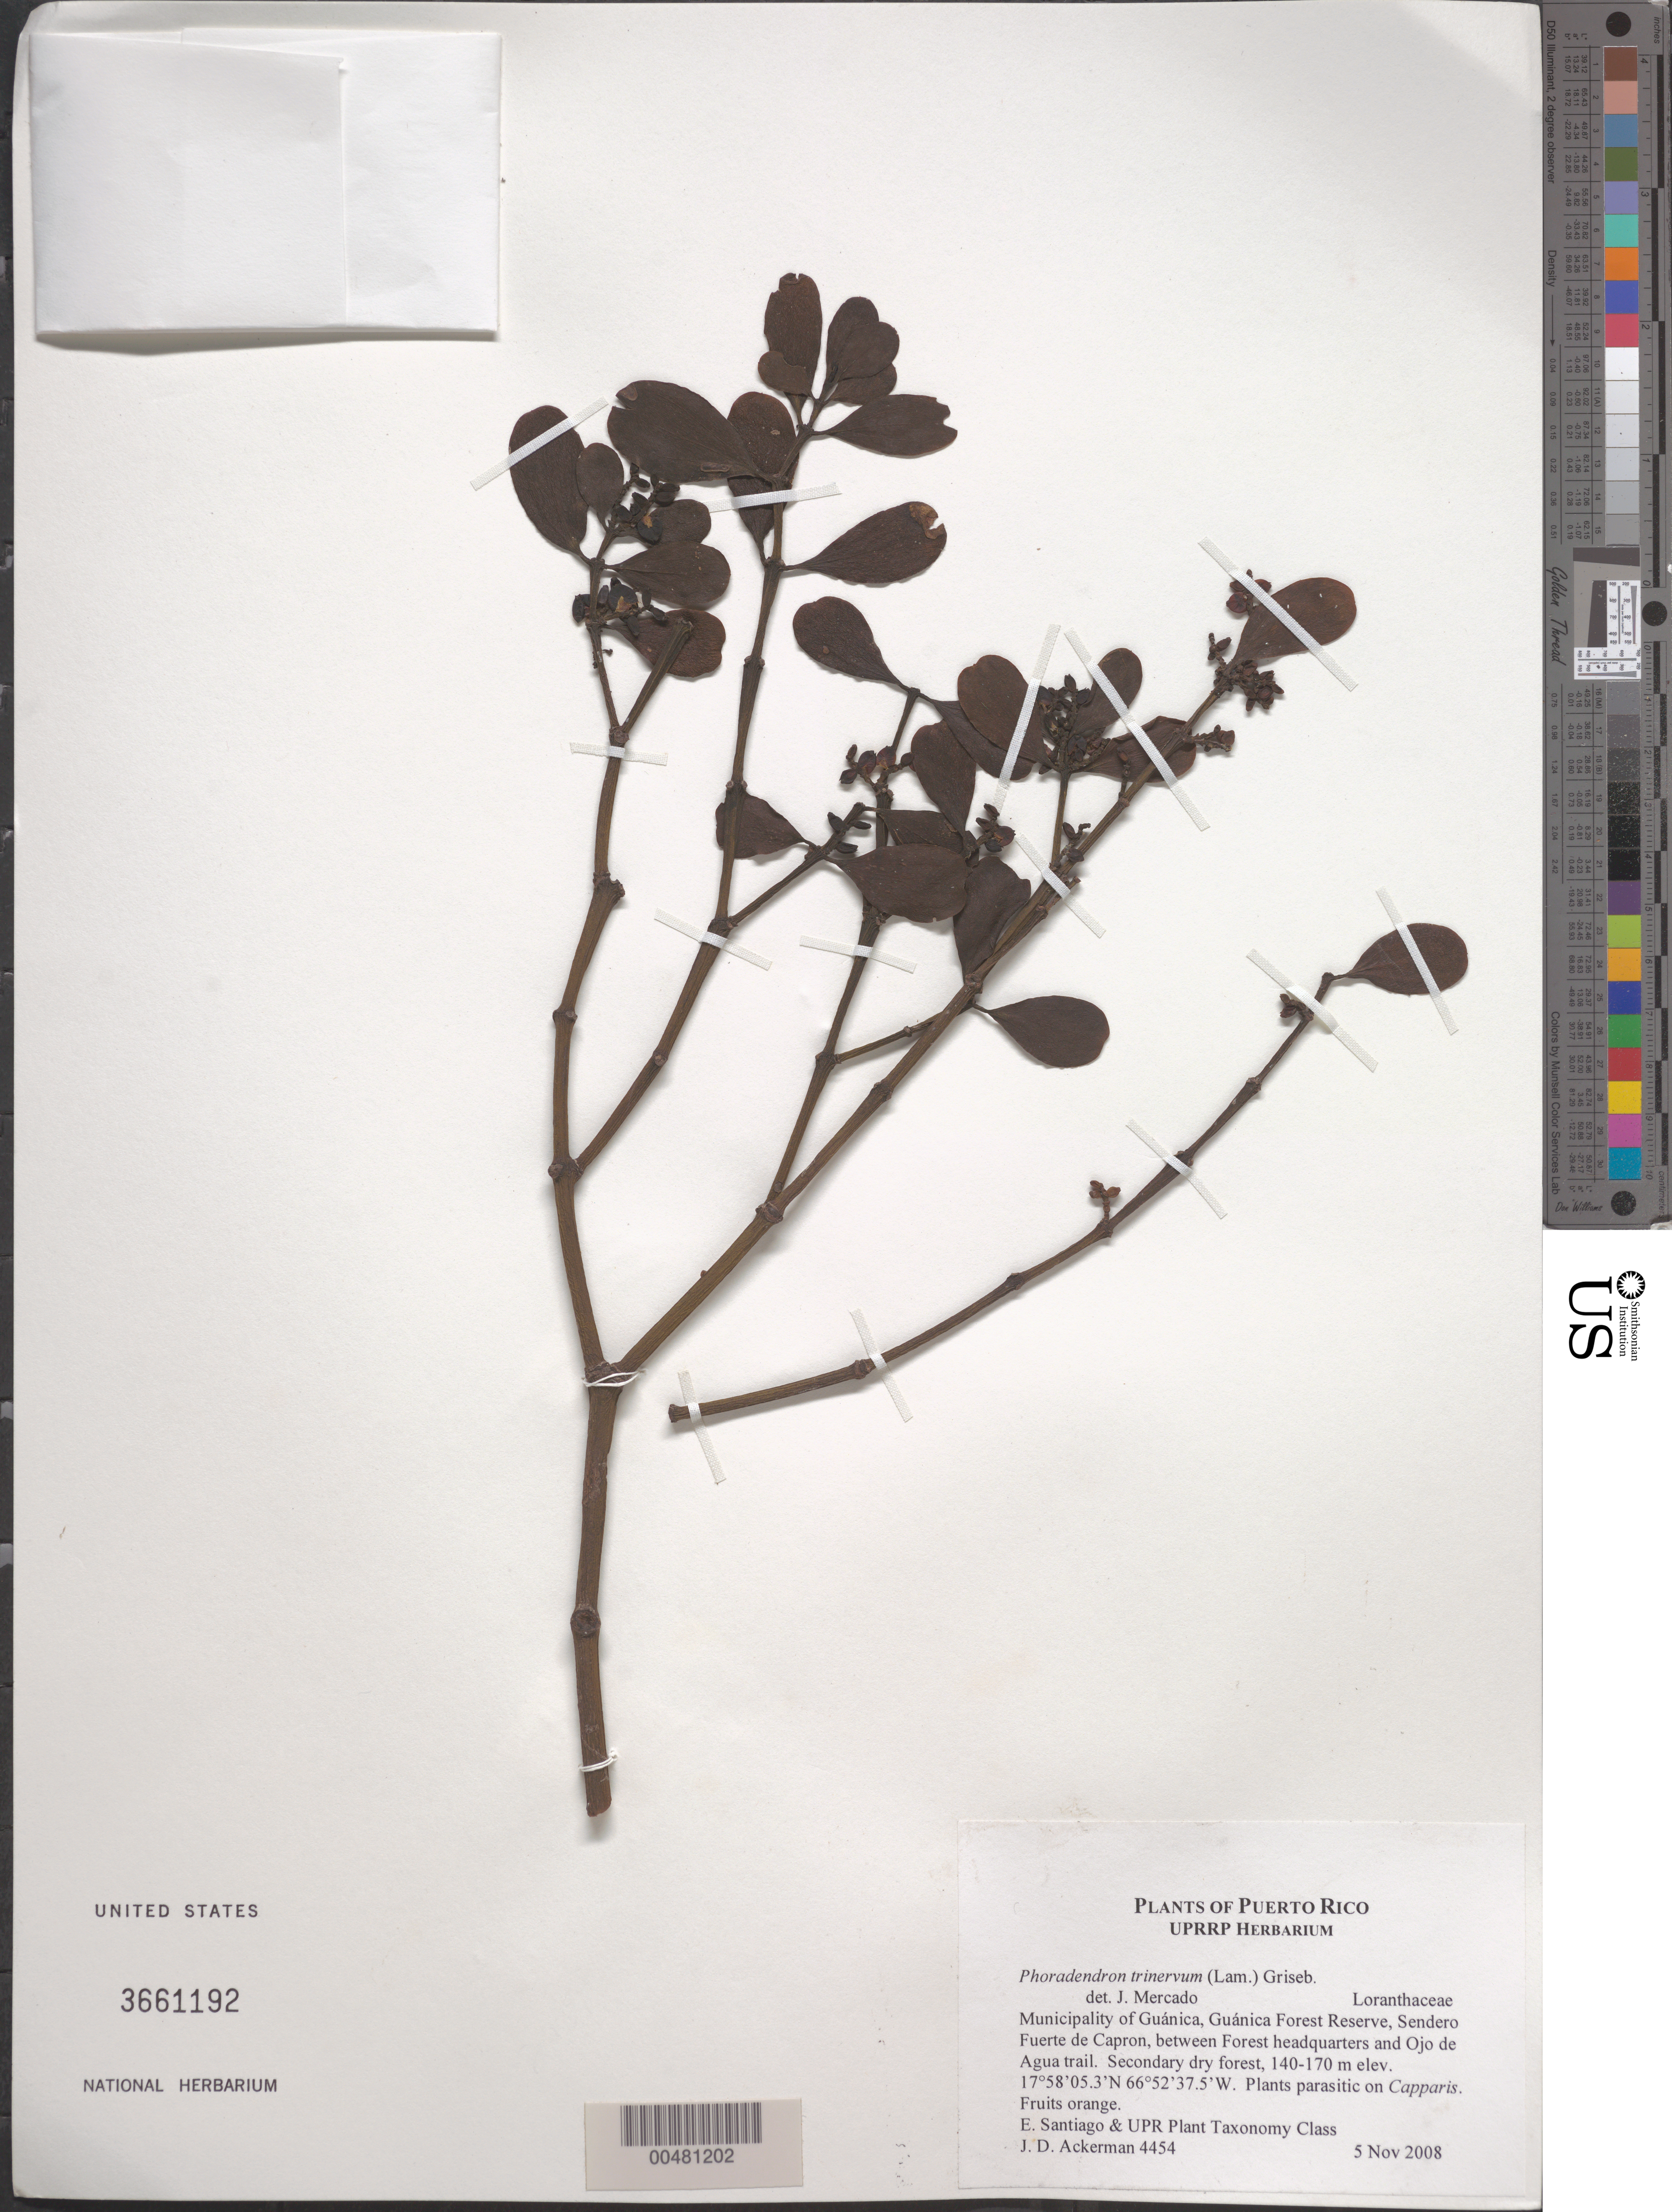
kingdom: Plantae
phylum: Tracheophyta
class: Magnoliopsida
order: Santalales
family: Viscaceae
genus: Phoradendron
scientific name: Phoradendron trinervium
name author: (Lam.) Griseb.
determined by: Mercado, J.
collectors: J. D. Ackerman, E. Santiago & UPR Plant Taxonomy Class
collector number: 4454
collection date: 2008-11-05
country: Puerto Rico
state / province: Guánica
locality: Guánica Forest Reserve, Sendero Fuerte de Capron, between forest headquarters and Ojo de Agua trail.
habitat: Secondary dry forest.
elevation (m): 140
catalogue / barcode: US 3661192